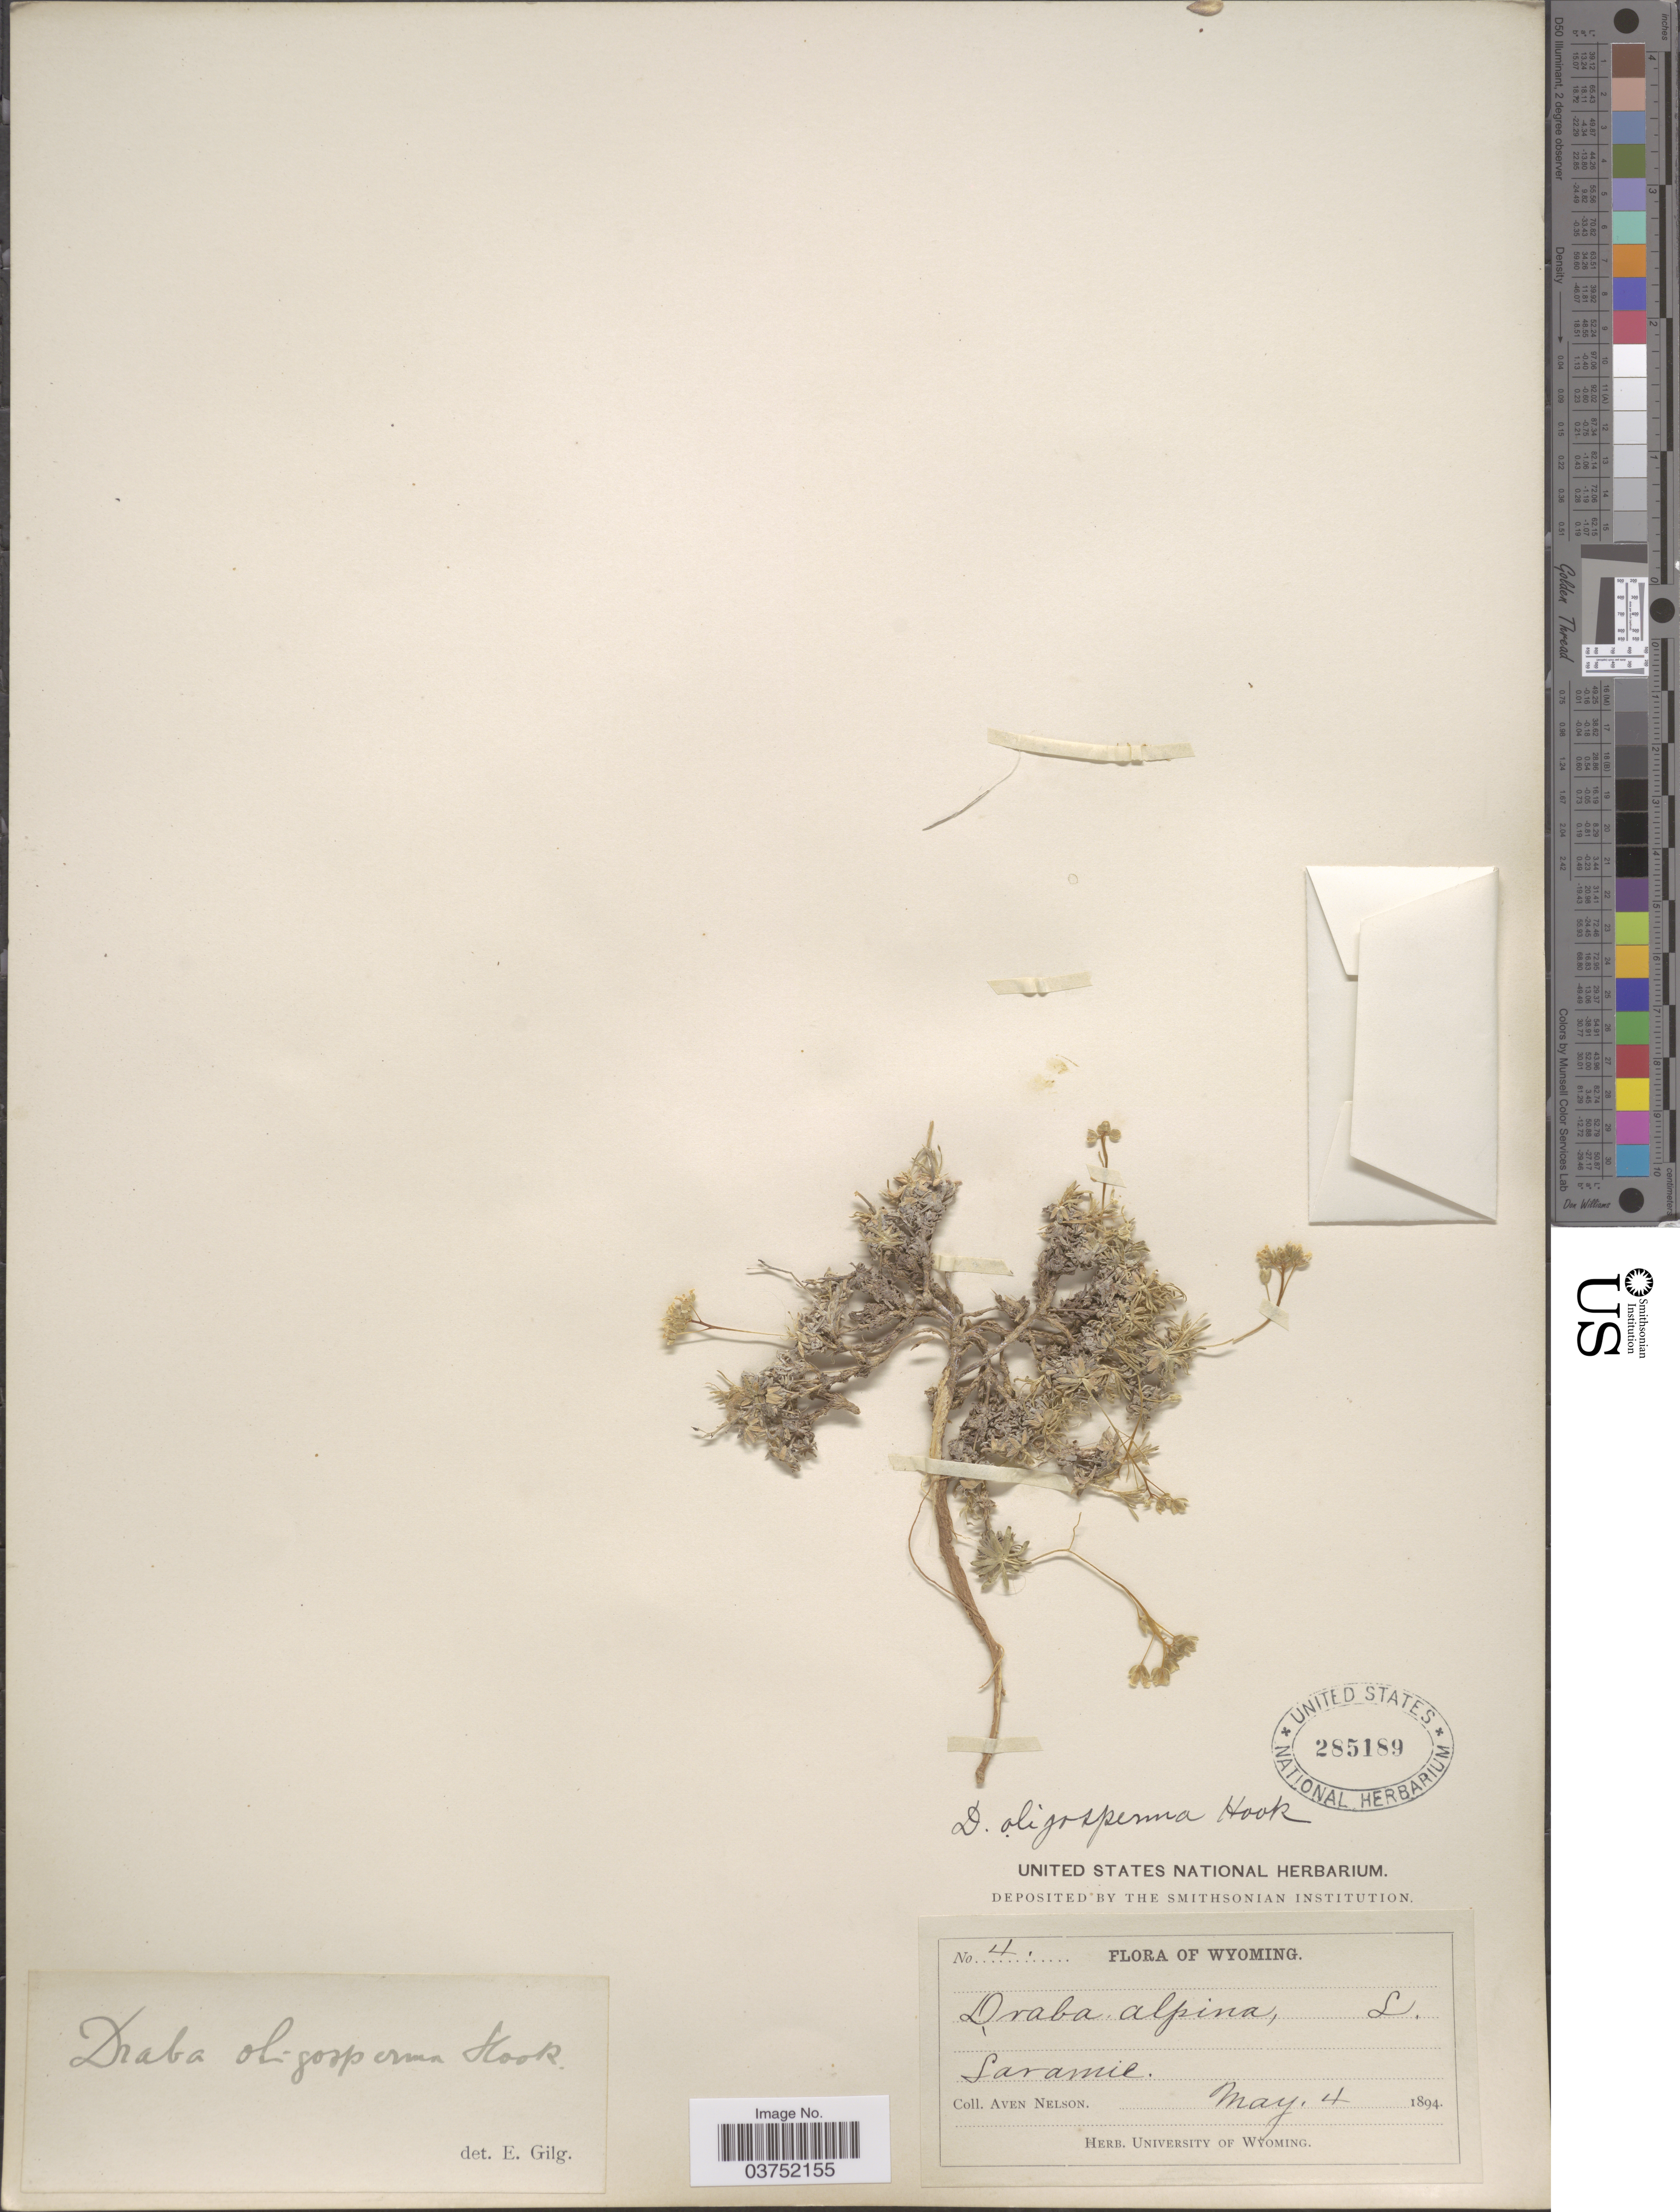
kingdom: Plantae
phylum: Tracheophyta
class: Magnoliopsida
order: Brassicales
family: Brassicaceae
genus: Draba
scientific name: Draba oligosperma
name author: Hook.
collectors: A. Nelson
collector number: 4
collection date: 1894-05-04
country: United States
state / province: Wyoming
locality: Laramie.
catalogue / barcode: US 285189